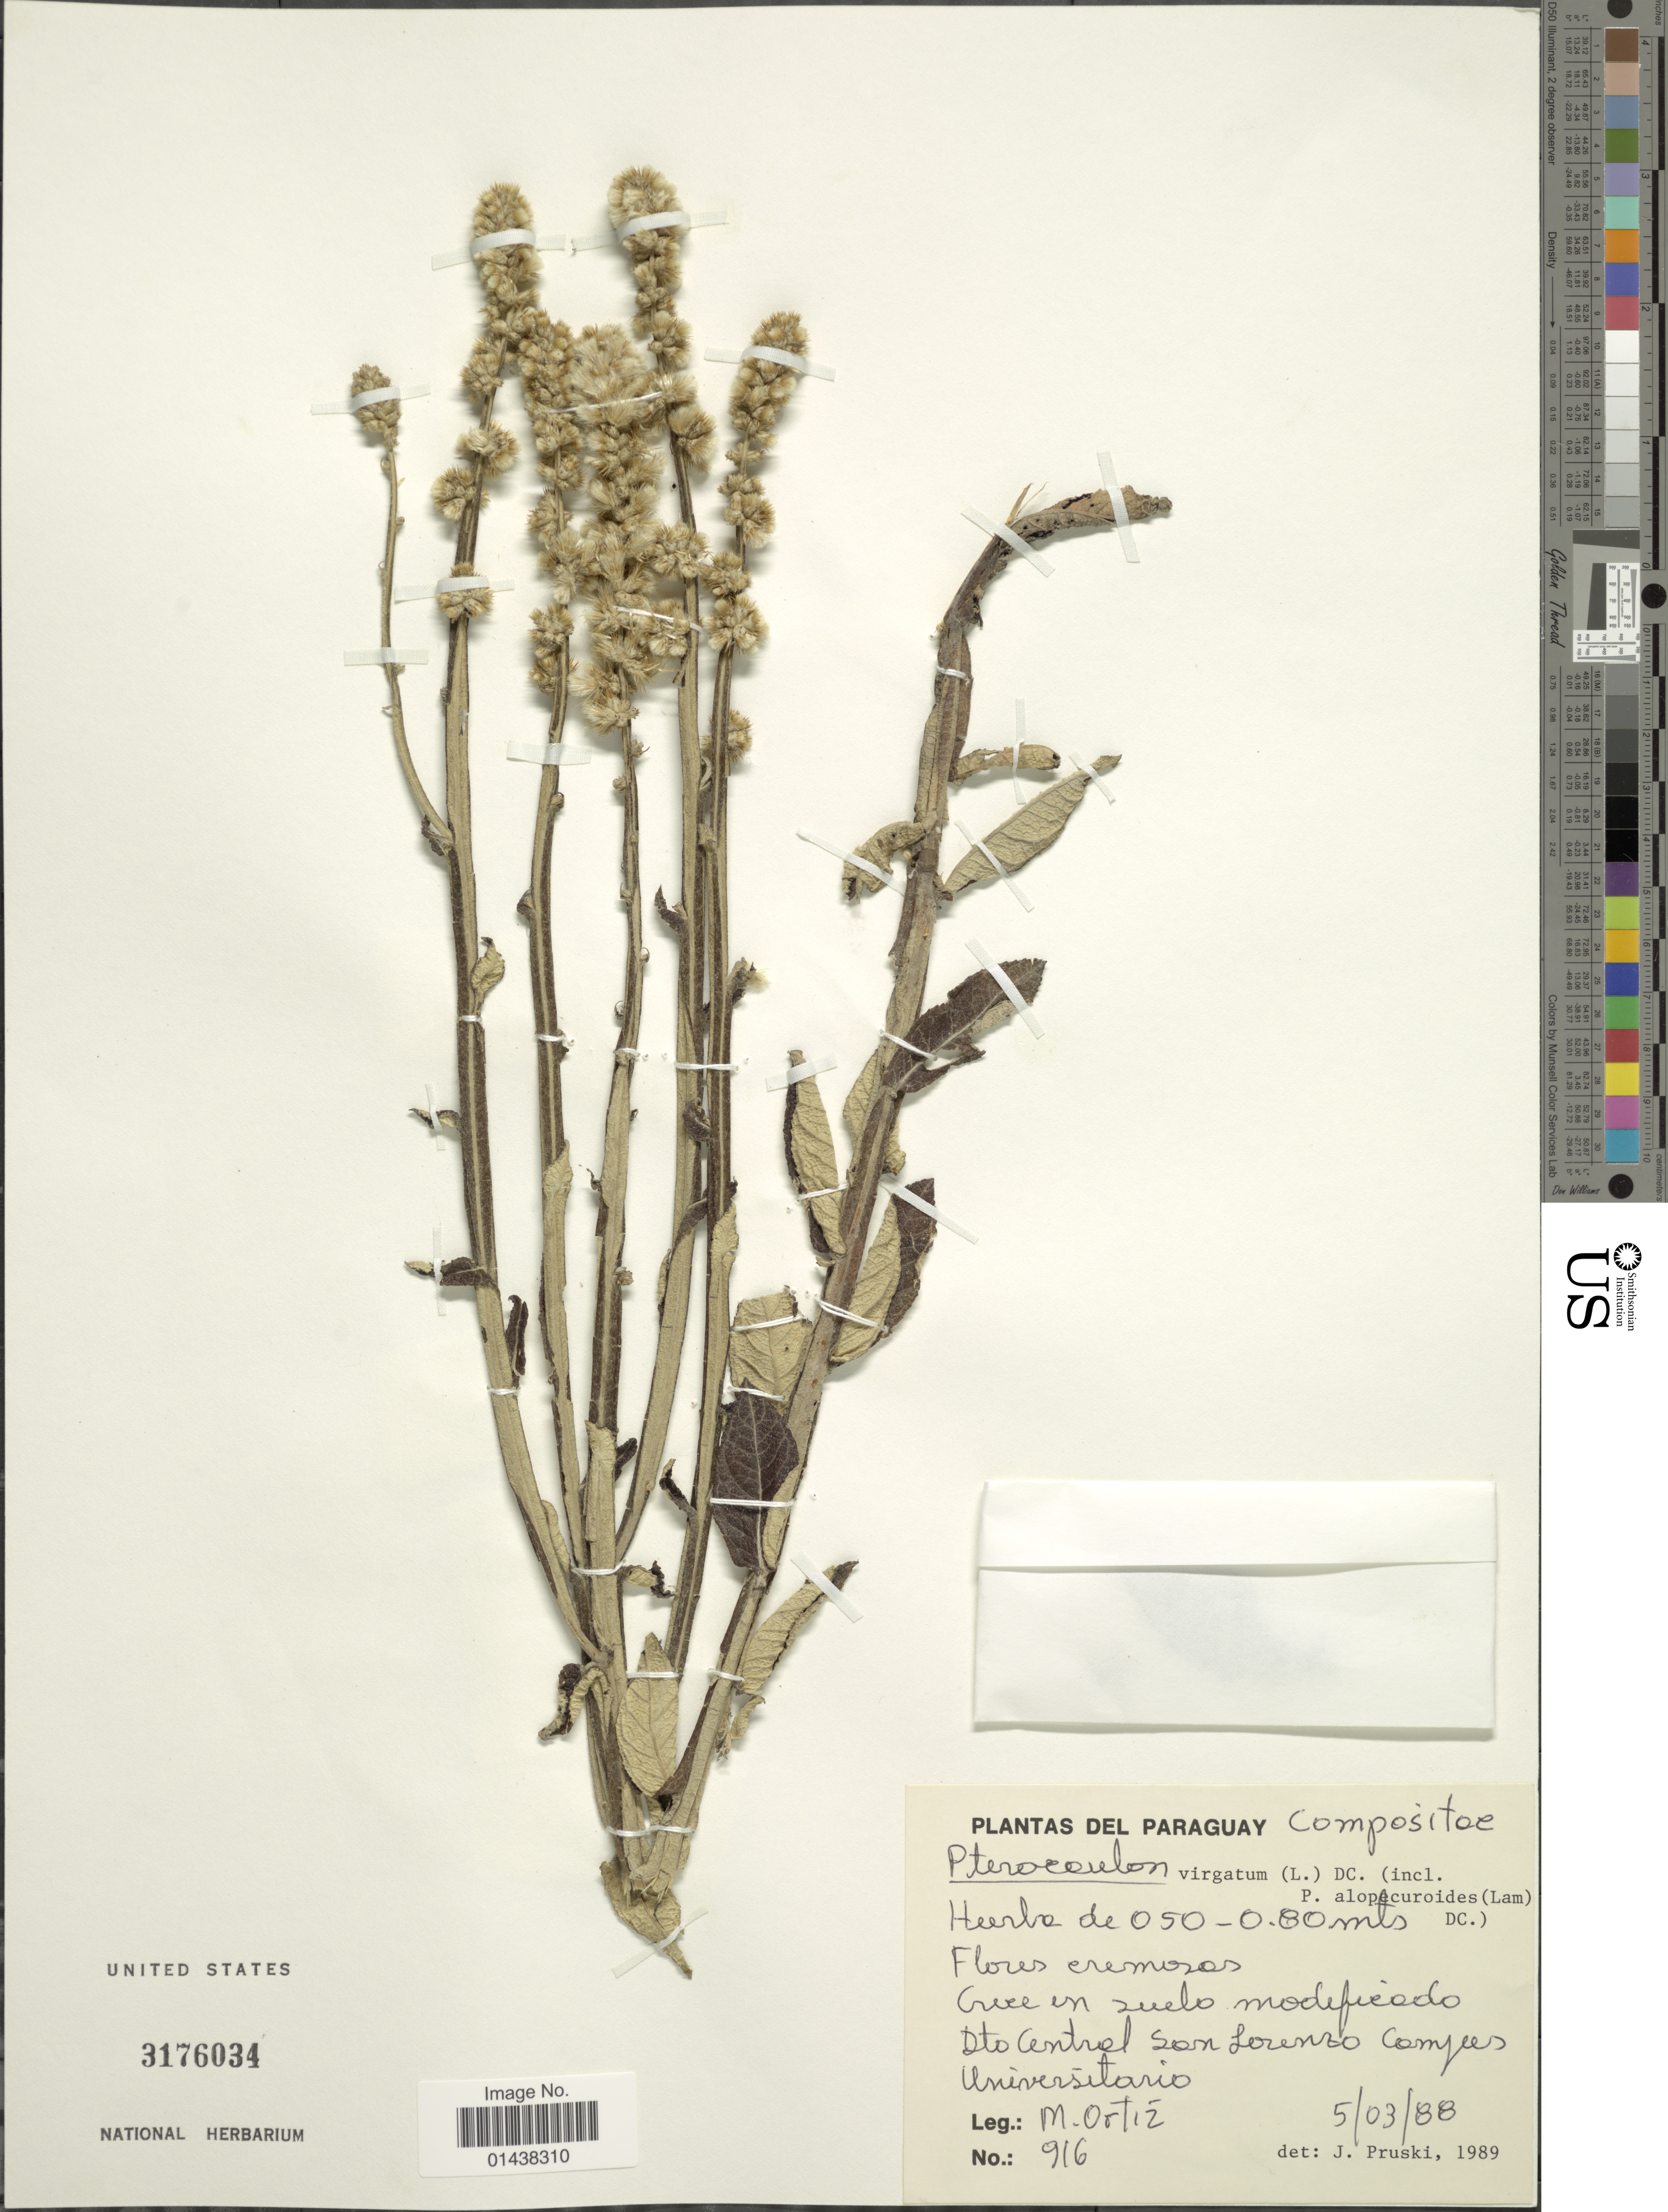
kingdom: Plantae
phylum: Tracheophyta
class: Magnoliopsida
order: Asterales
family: Asteraceae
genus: Pterocaulon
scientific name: Pterocaulon virgatum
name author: (L.) DC.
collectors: M. Ortíz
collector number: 916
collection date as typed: Transcribed d/m/y: 5/3/88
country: Paraguay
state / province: Central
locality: San Lorenzo campus Universitario(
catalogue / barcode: US 3176034